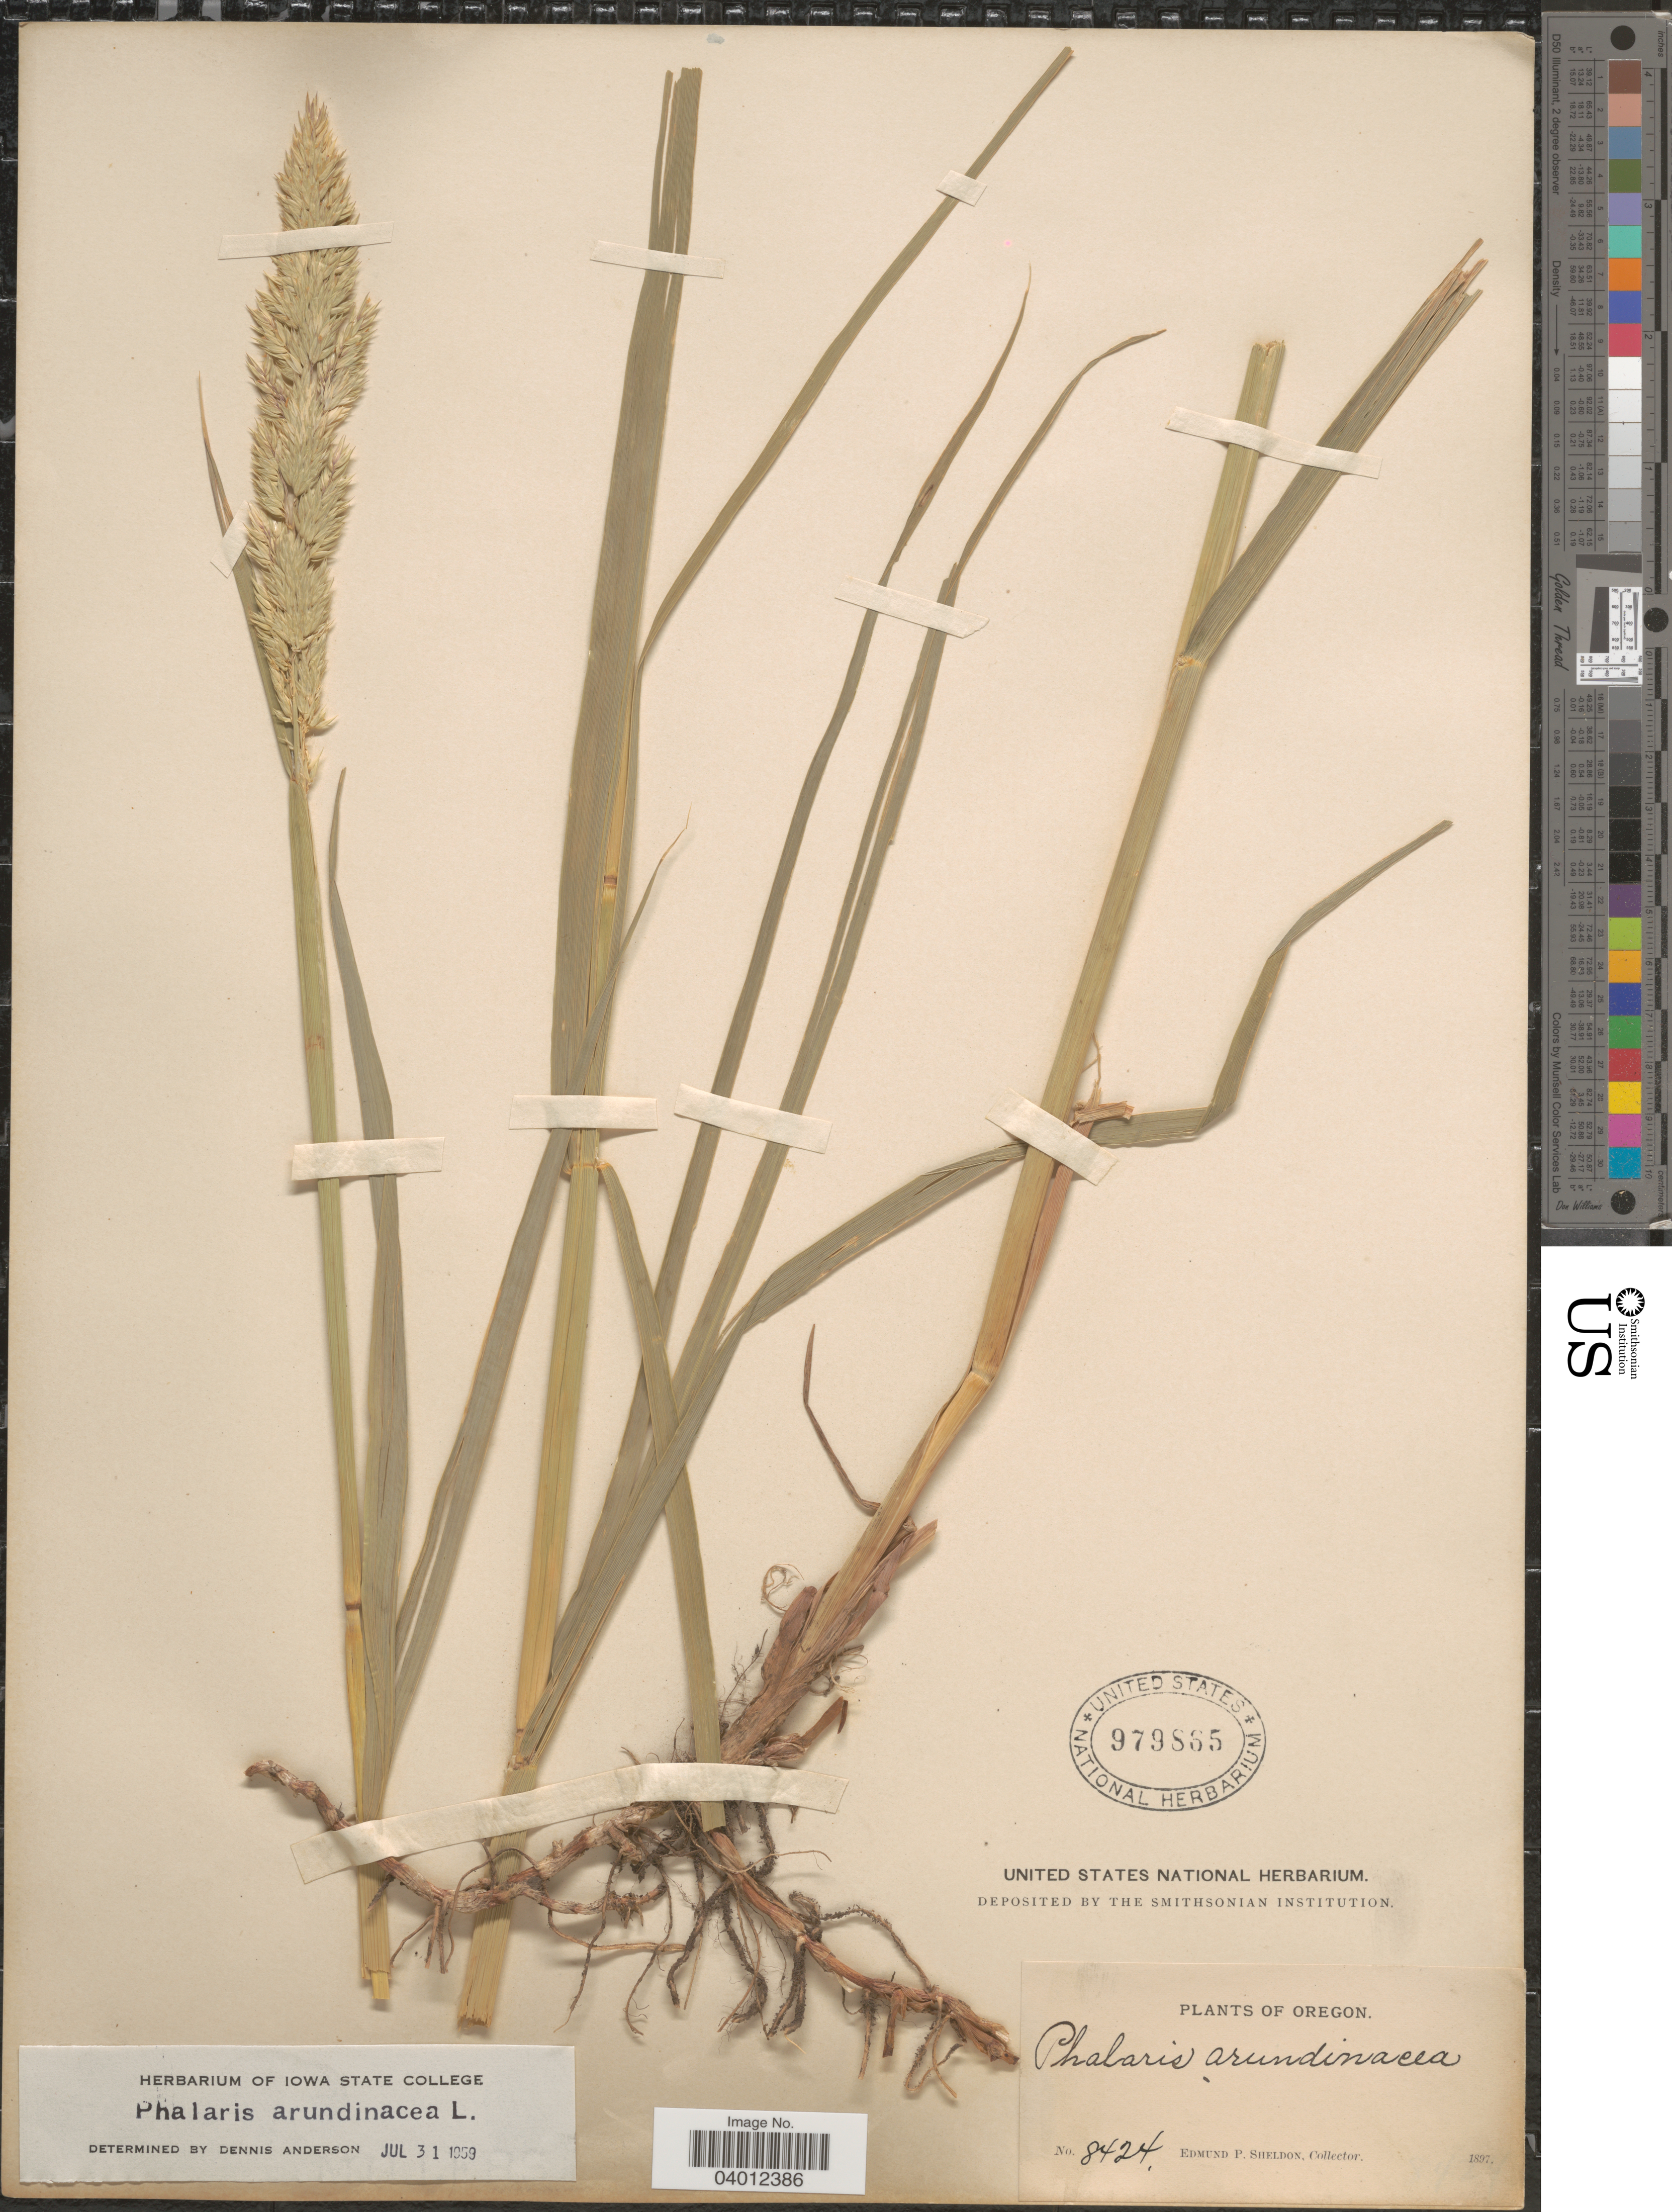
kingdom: Plantae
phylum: Tracheophyta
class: Liliopsida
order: Poales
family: Poaceae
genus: Phalaris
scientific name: Phalaris arundinacea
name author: L.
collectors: E. P. Sheldon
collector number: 8424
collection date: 1897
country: United States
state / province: Oregon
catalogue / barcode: US 979865